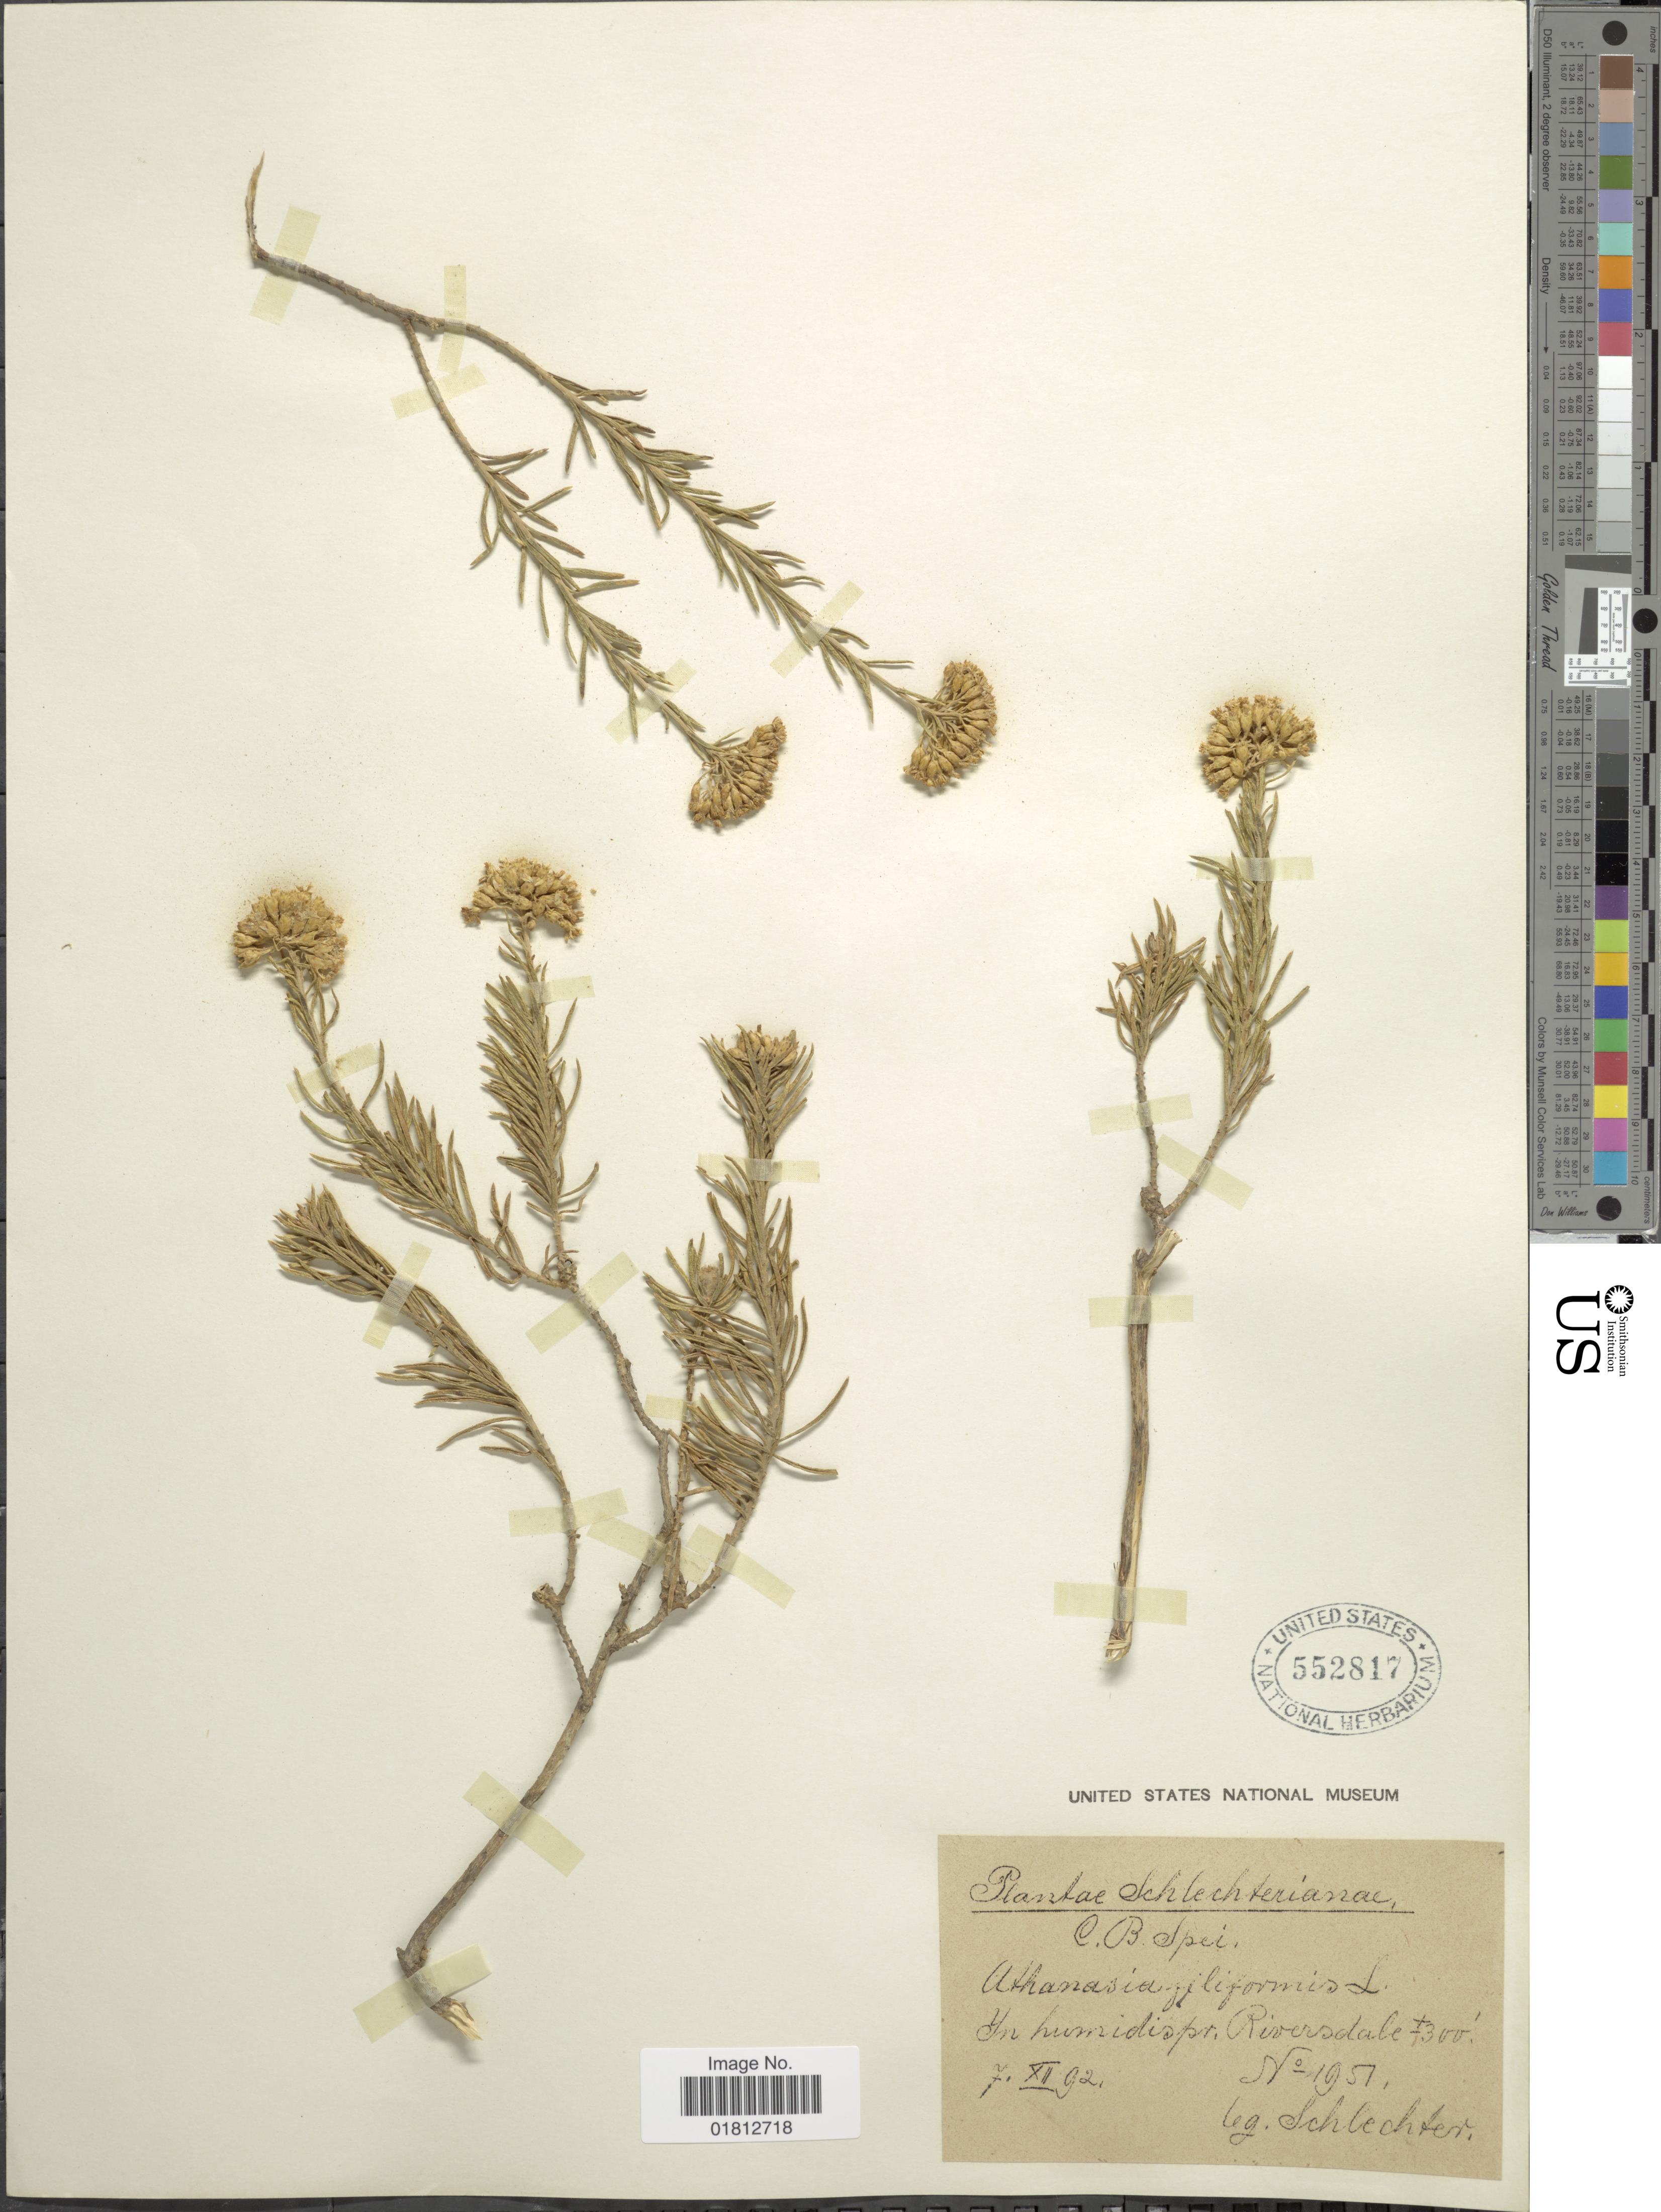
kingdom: Plantae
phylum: Tracheophyta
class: Magnoliopsida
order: Asterales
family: Asteraceae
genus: Athanasia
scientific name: Athanasia filiformis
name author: L. f.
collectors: Schlechter, --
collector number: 1951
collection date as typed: Transcribed d/m/y: 7/12/92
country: South Africa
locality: Pr. Riversdale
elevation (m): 91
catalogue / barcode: US 552817